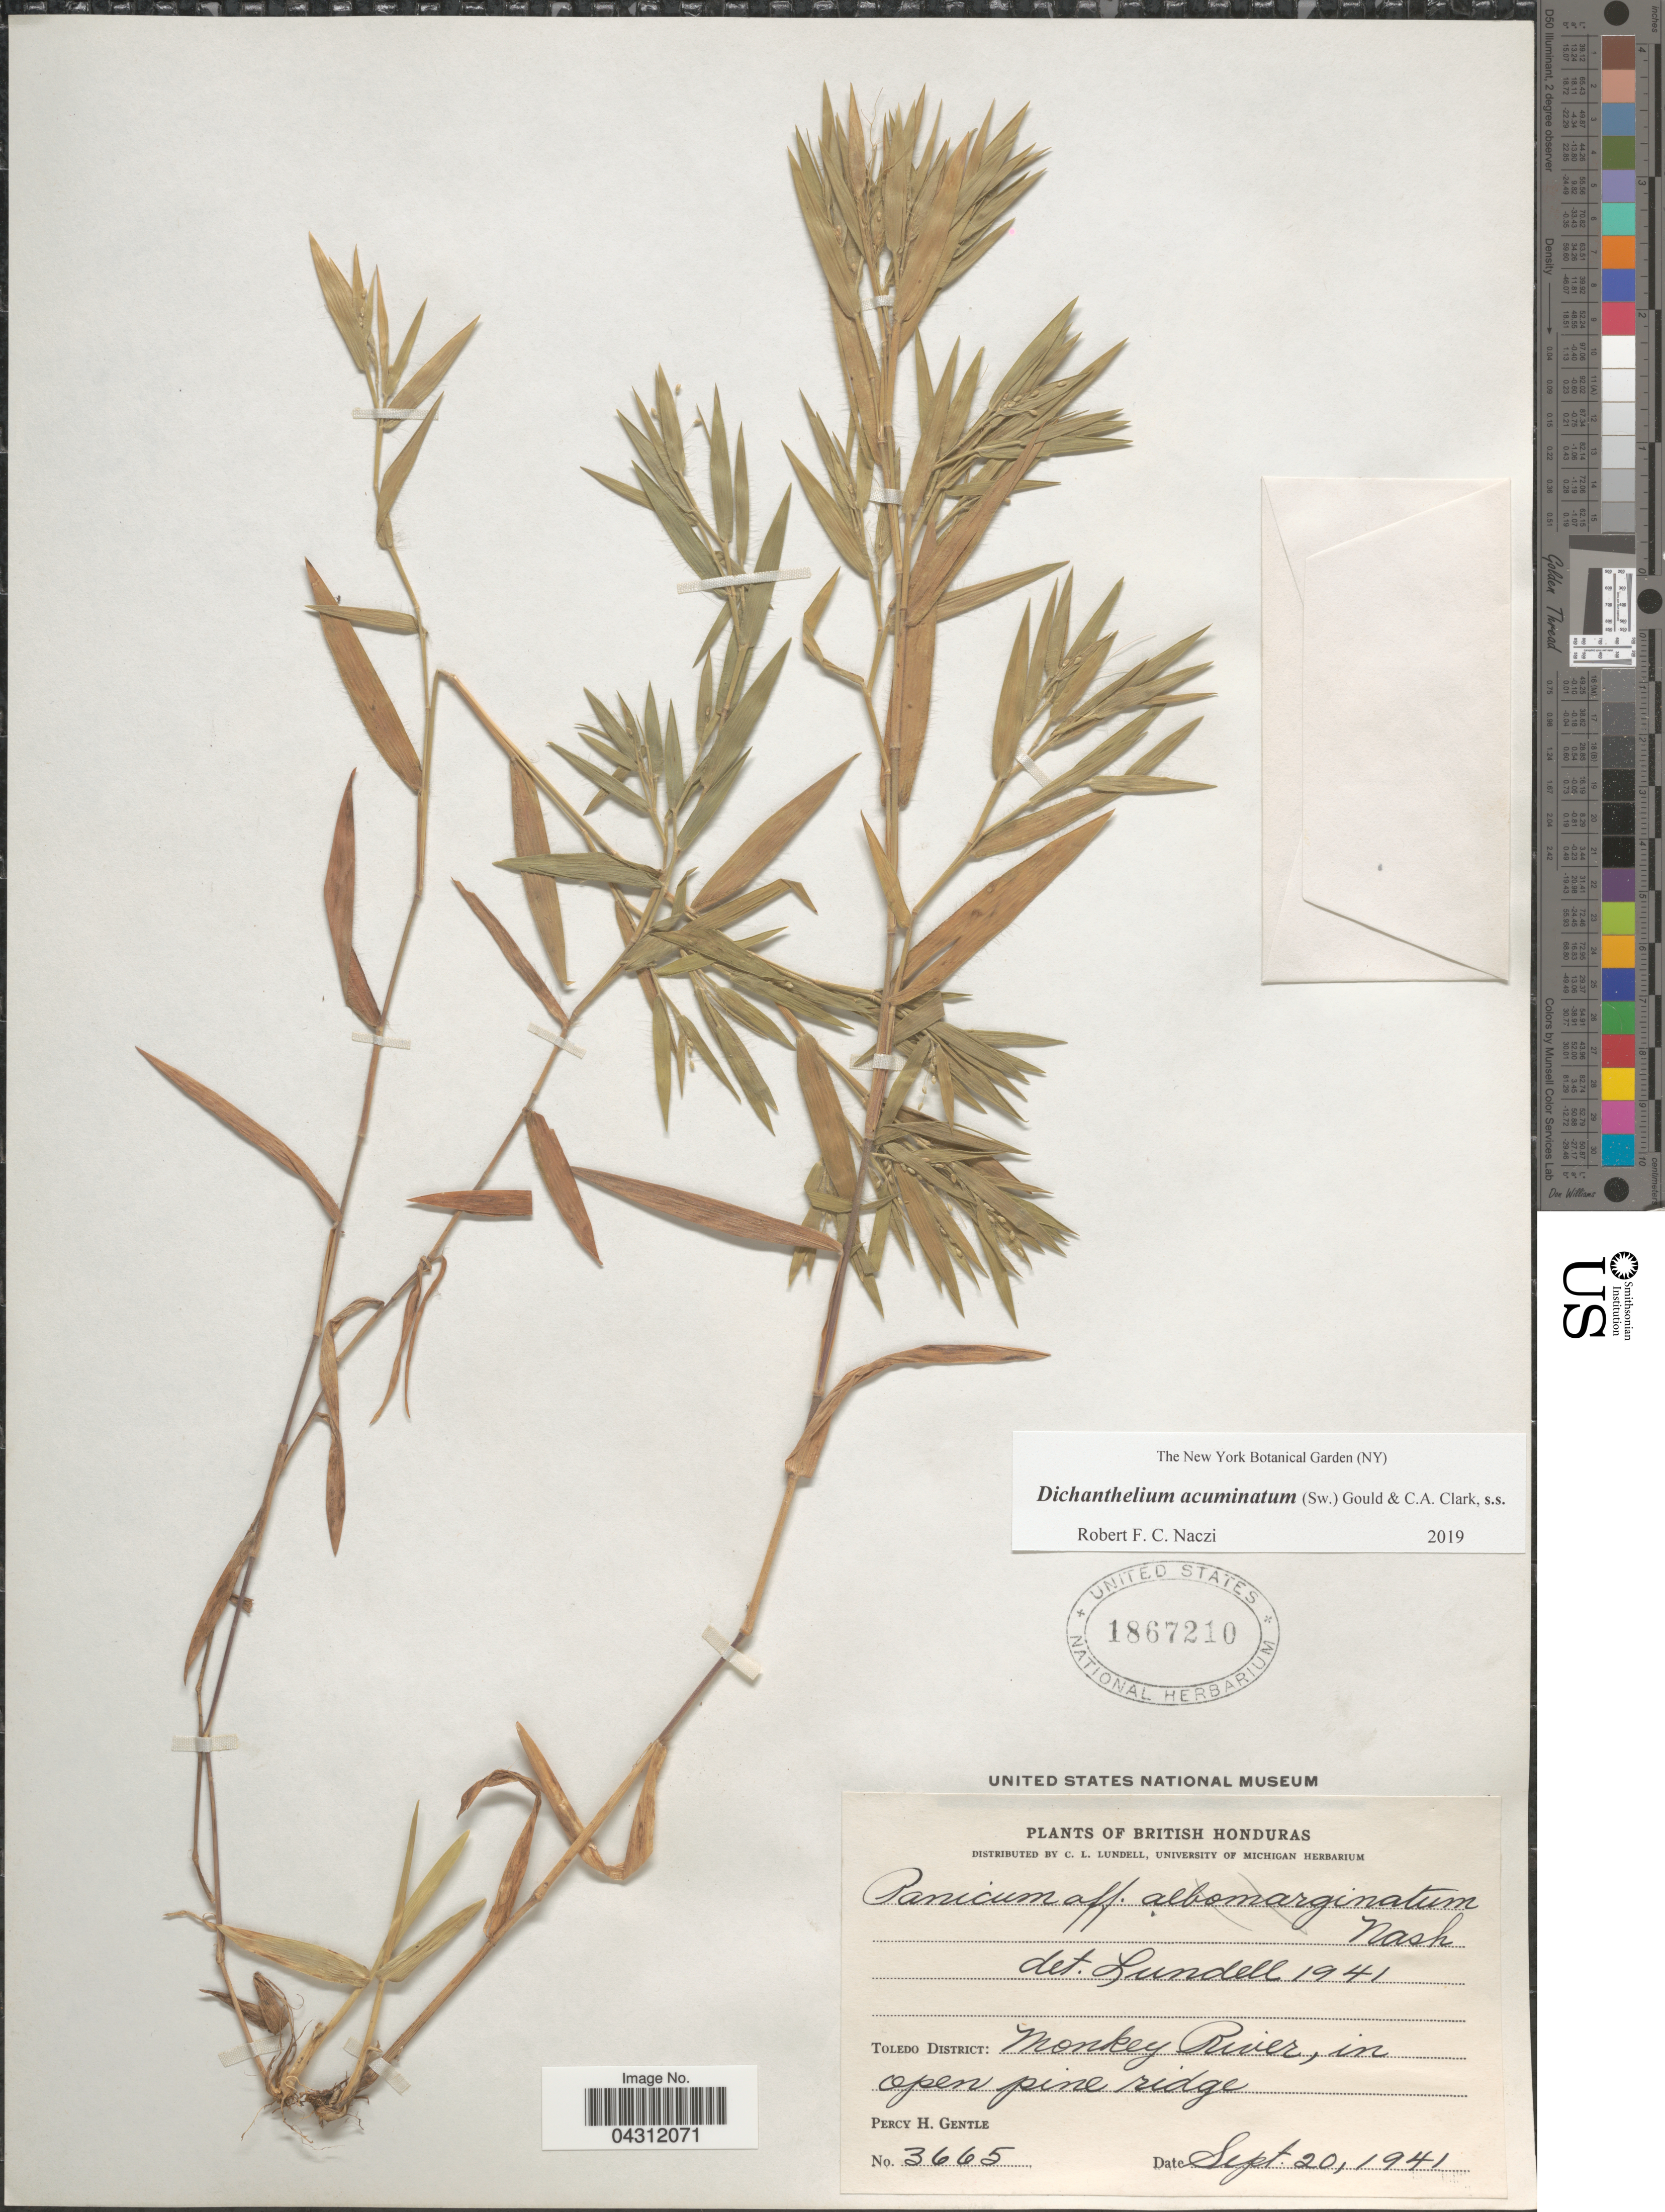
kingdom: Plantae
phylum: Tracheophyta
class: Liliopsida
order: Poales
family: Poaceae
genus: Dichanthelium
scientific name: Dichanthelium acuminatum var. acuminatum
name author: (Sw.) Gould & C.A. Clark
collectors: P. H. Gentle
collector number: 3665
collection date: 1941-09-20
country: Belize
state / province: Toledo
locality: British Honduras. Toledo District: Monkey River, in open pine ridge.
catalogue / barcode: US 1867210